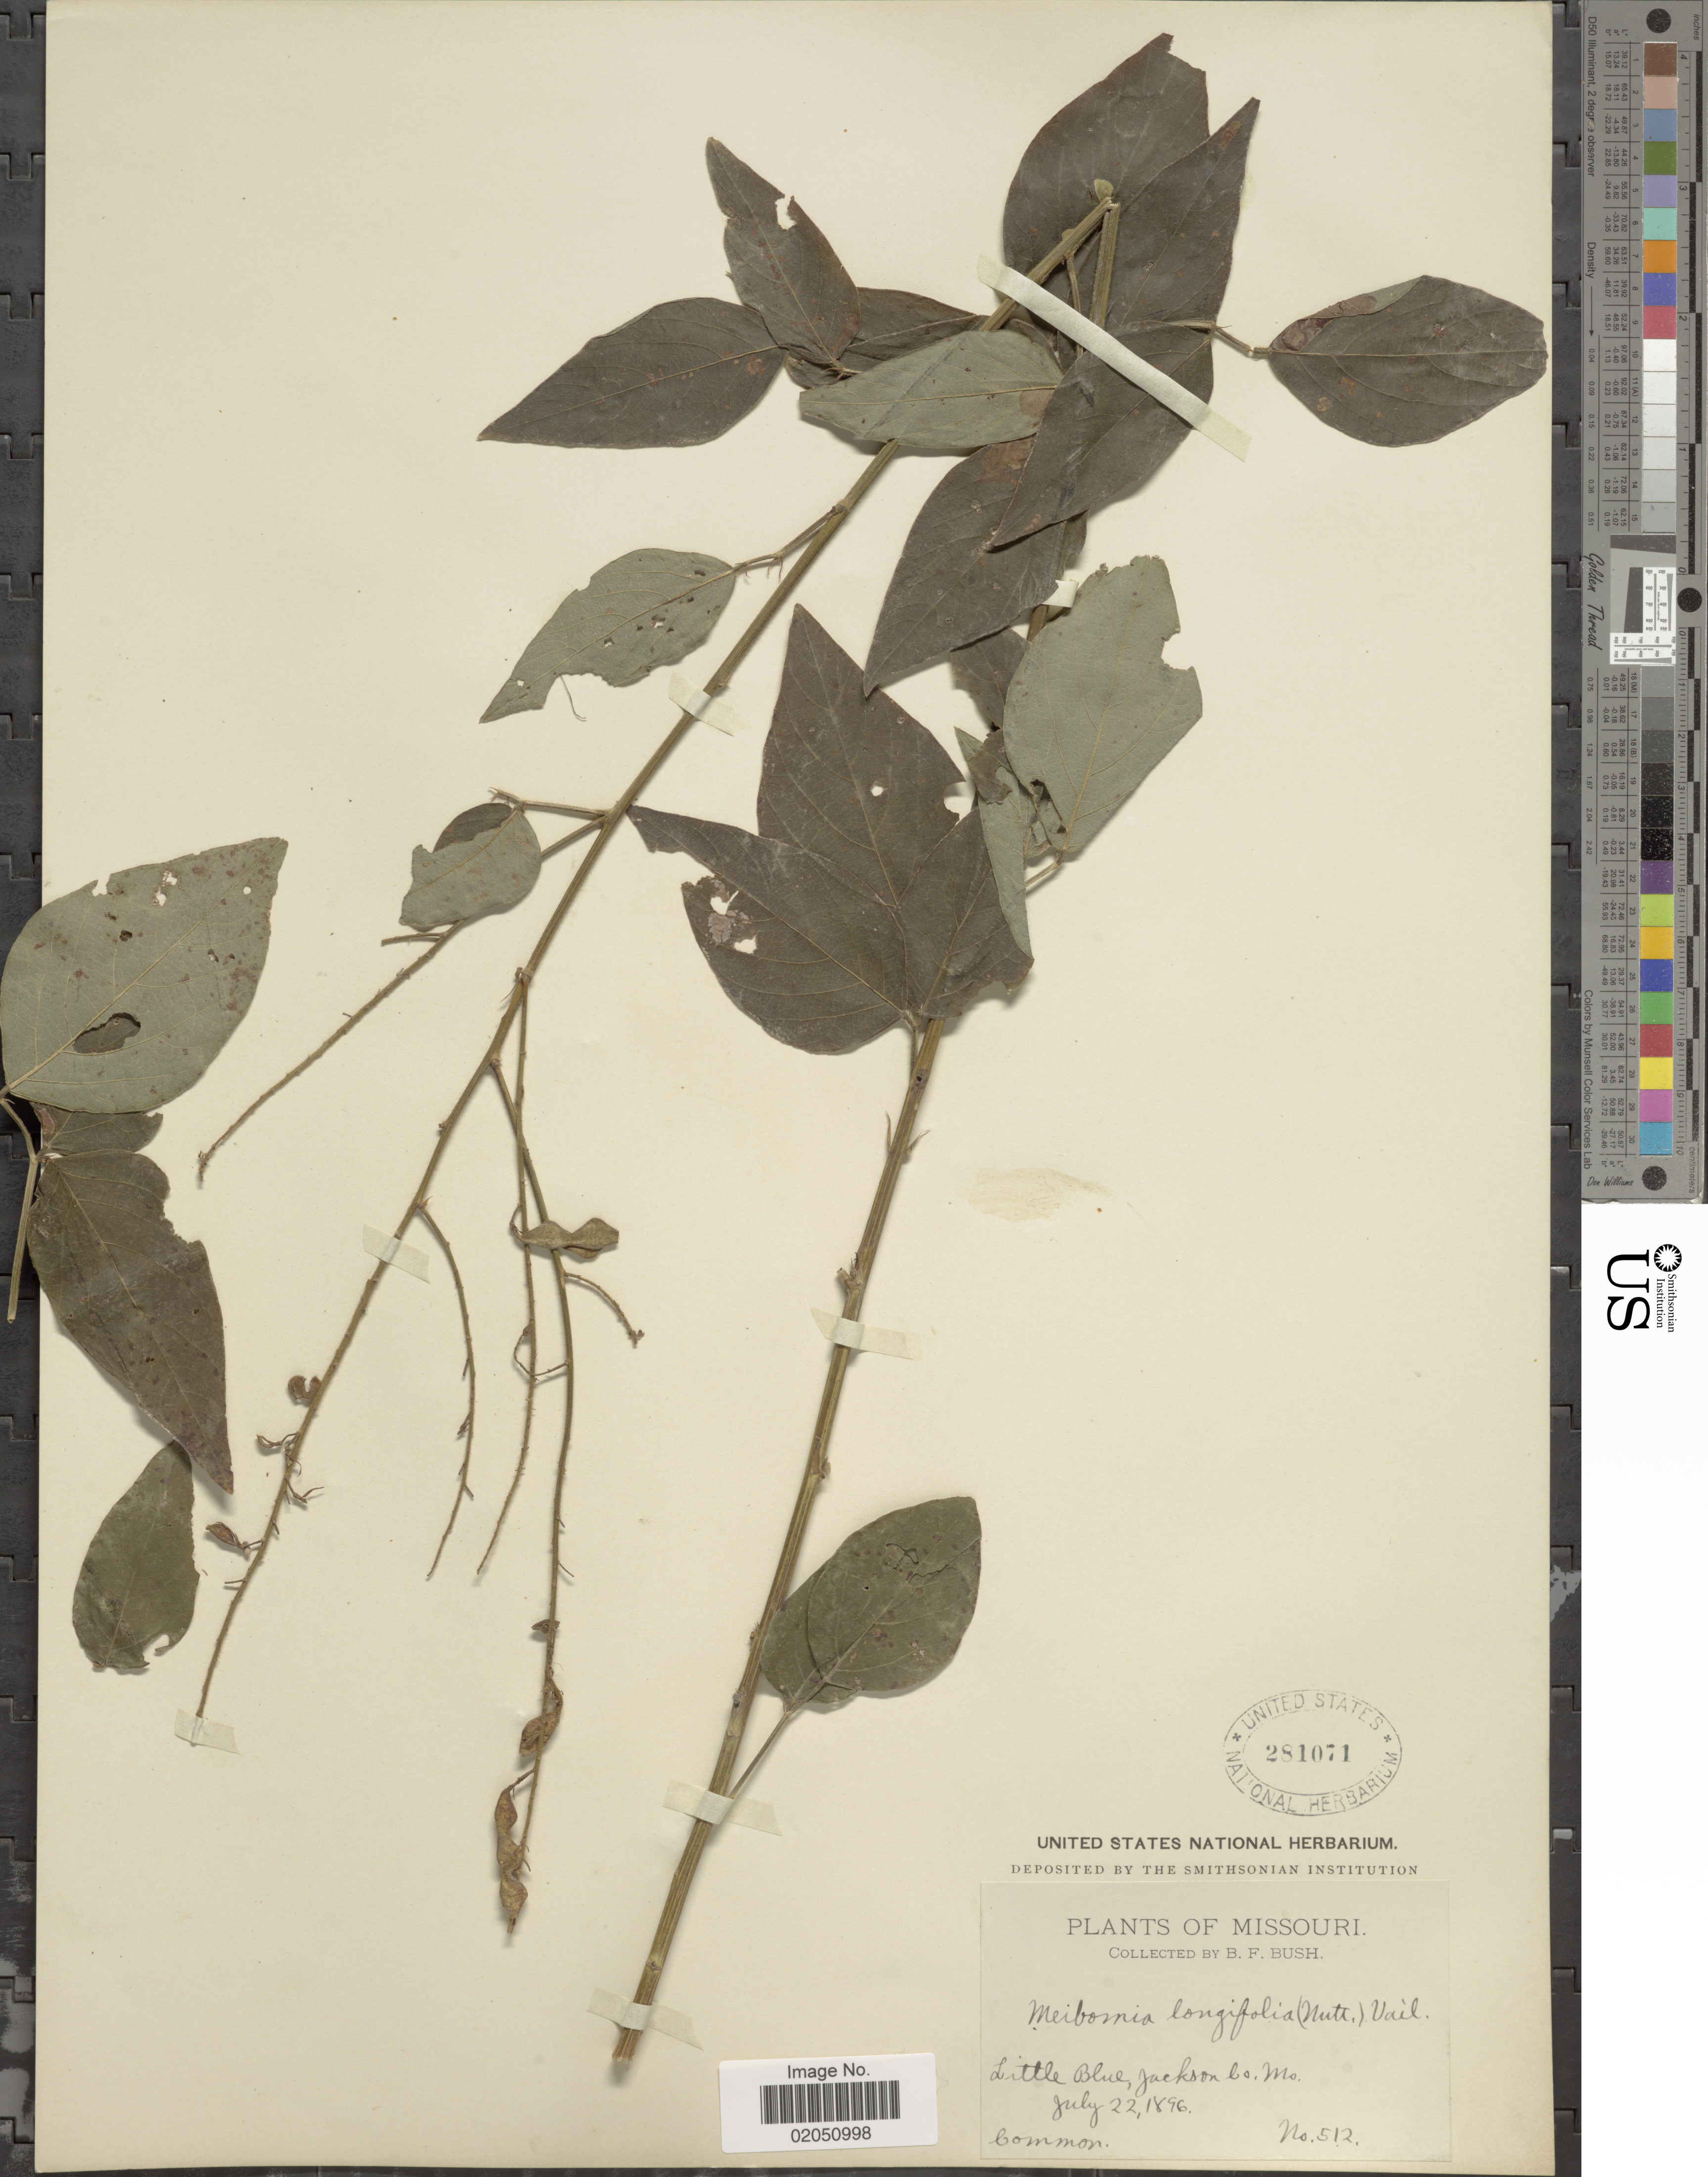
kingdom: Plantae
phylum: Tracheophyta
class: Magnoliopsida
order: Fabales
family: Fabaceae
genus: Desmodium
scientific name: Desmodium longifolium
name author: (Torr. & A. Gray) Fitzpatrick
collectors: B. F. Bush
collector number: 512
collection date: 1896-07-22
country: United States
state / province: Missouri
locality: Little Blue, Jackson Co., Common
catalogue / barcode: US 281071